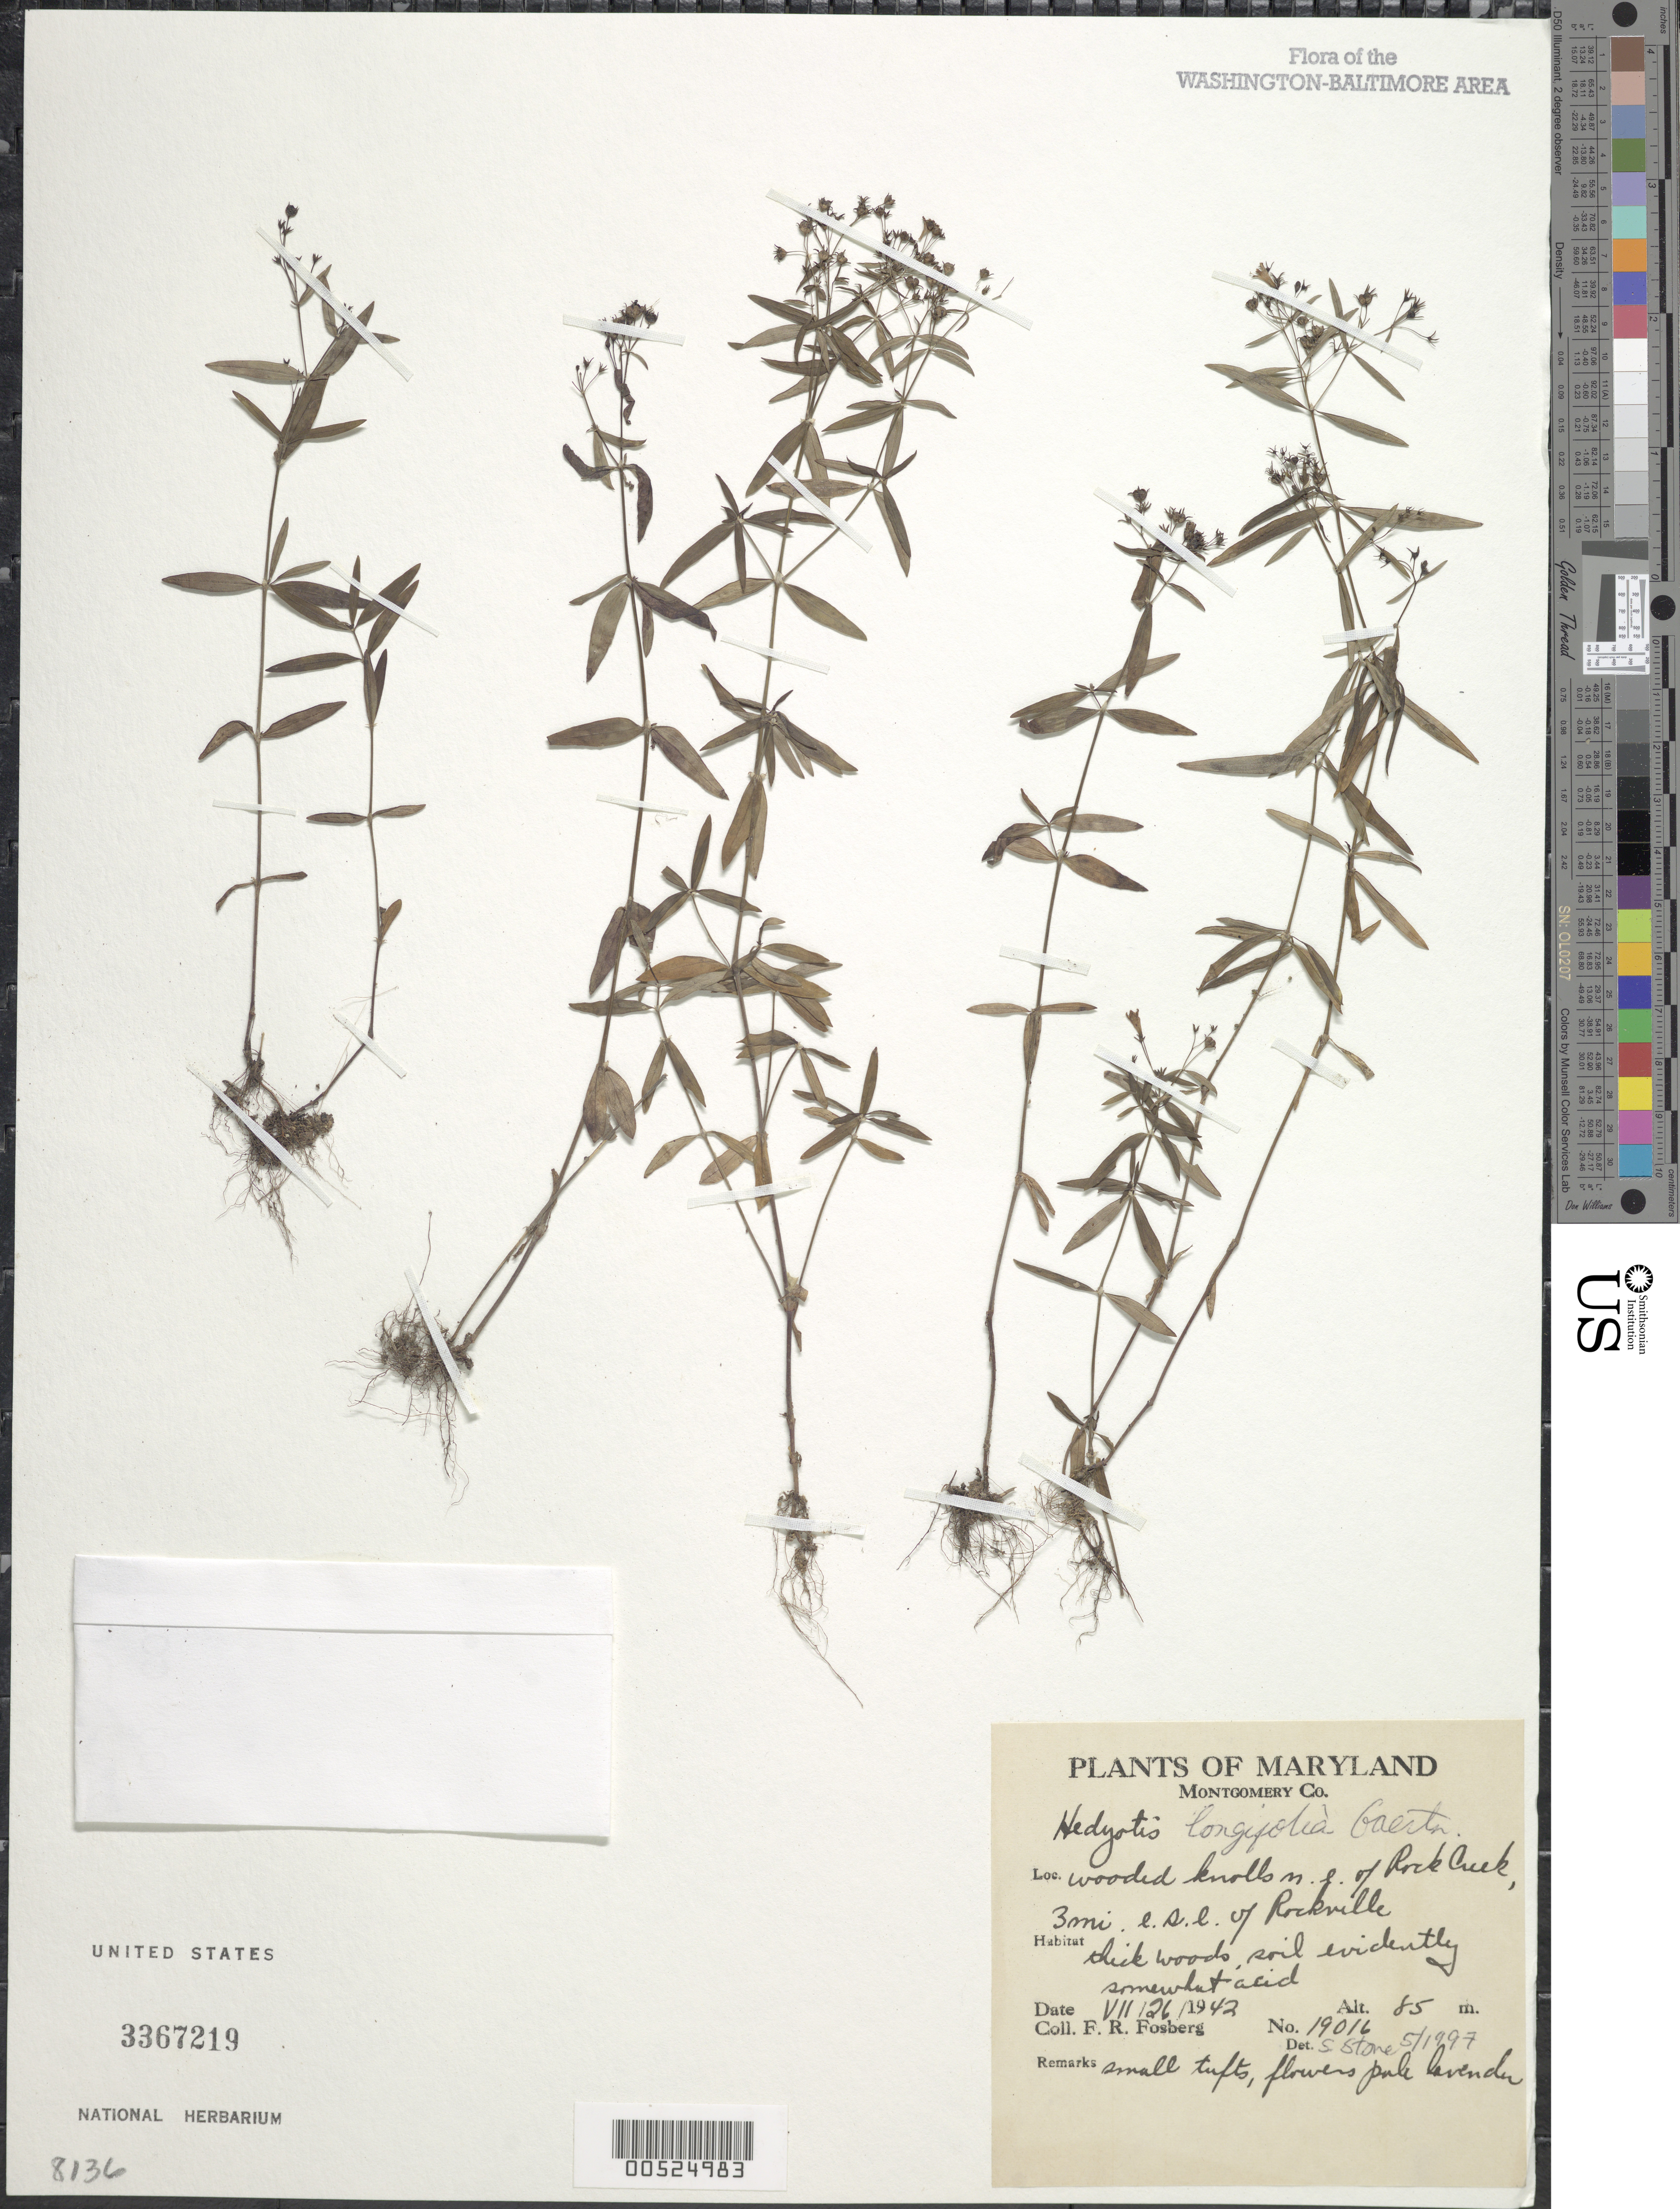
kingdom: Plantae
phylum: Tracheophyta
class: Magnoliopsida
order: Gentianales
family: Rubiaceae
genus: Houstonia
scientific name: Houstonia longifolia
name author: Gaertn.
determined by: Stone, S. B.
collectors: F. R. Fosberg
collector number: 19016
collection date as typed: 26 Jul 1942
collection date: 1942-07-26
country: United States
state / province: Maryland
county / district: Montgomery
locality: Wooded knolls NE of Rock Creek, 3 mi. ESE of Rockville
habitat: Thick woods, soil evidently somewhat acid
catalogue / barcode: US 3367219